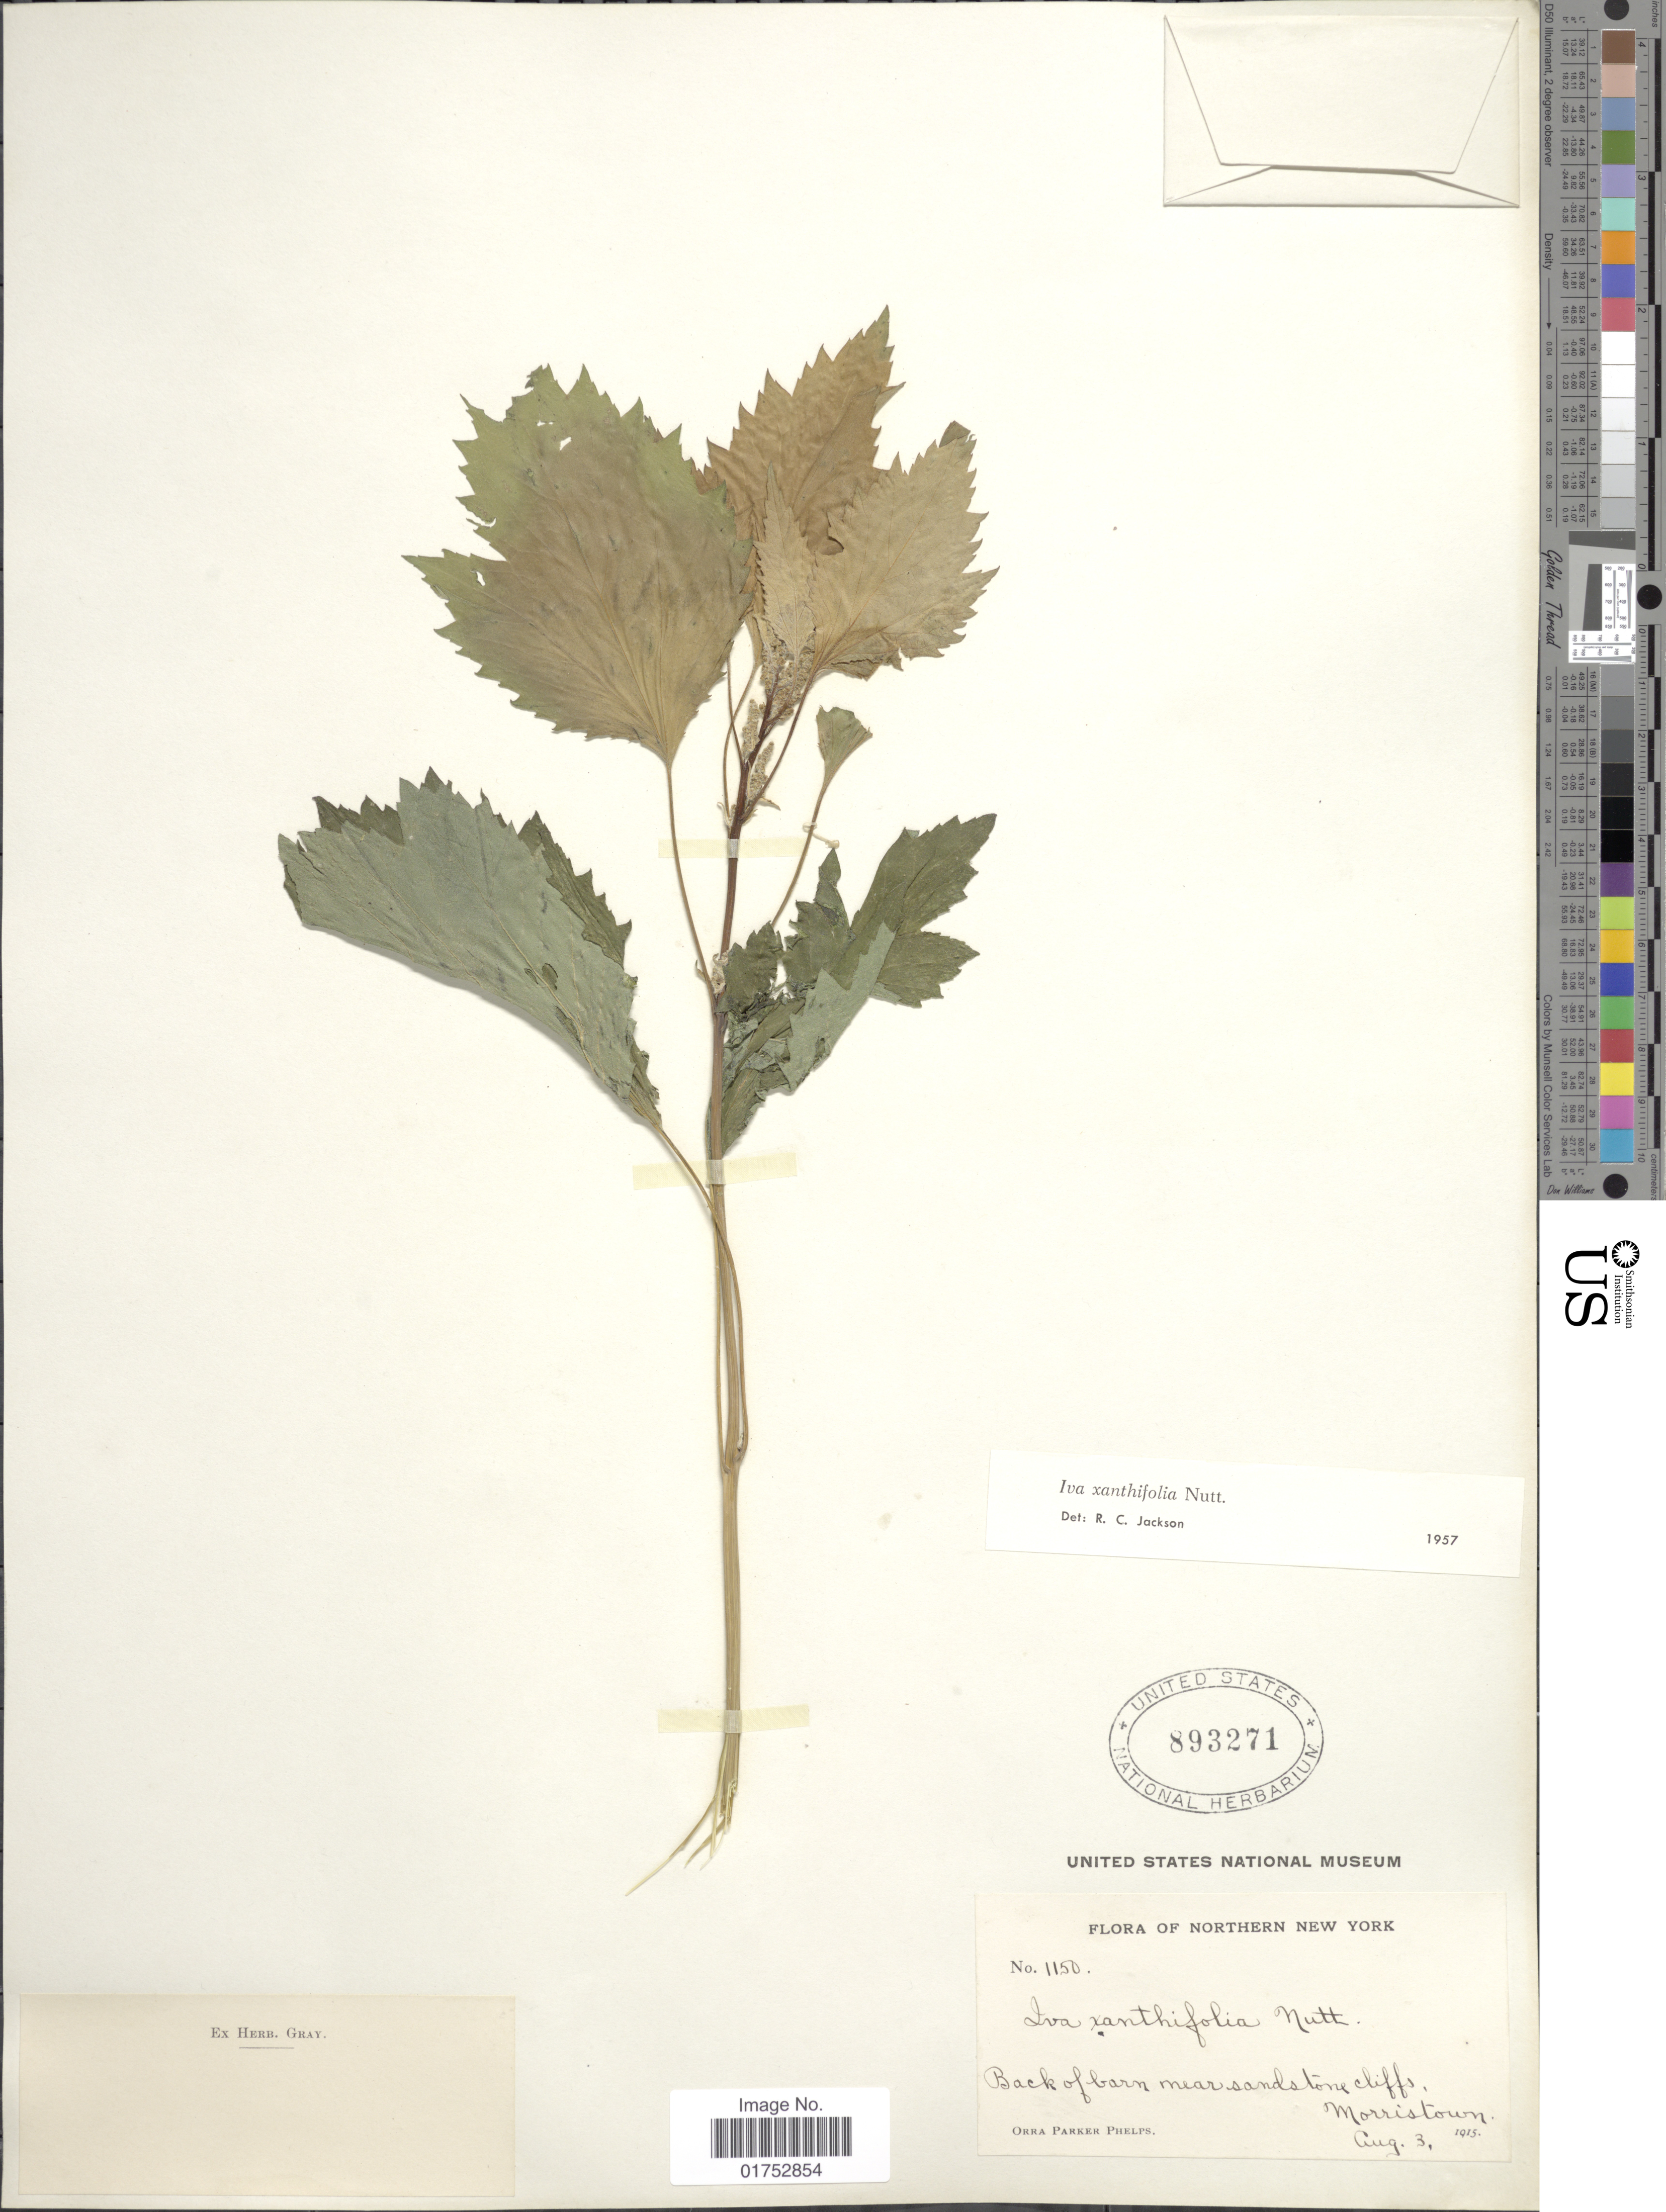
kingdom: Plantae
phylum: Tracheophyta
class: Magnoliopsida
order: Asterales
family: Asteraceae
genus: Iva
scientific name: Iva xanthifolia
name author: Nutt.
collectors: O. P. Phelps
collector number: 1150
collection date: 1915-08-03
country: United States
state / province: New York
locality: Northern New York, Morristown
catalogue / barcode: US 893271